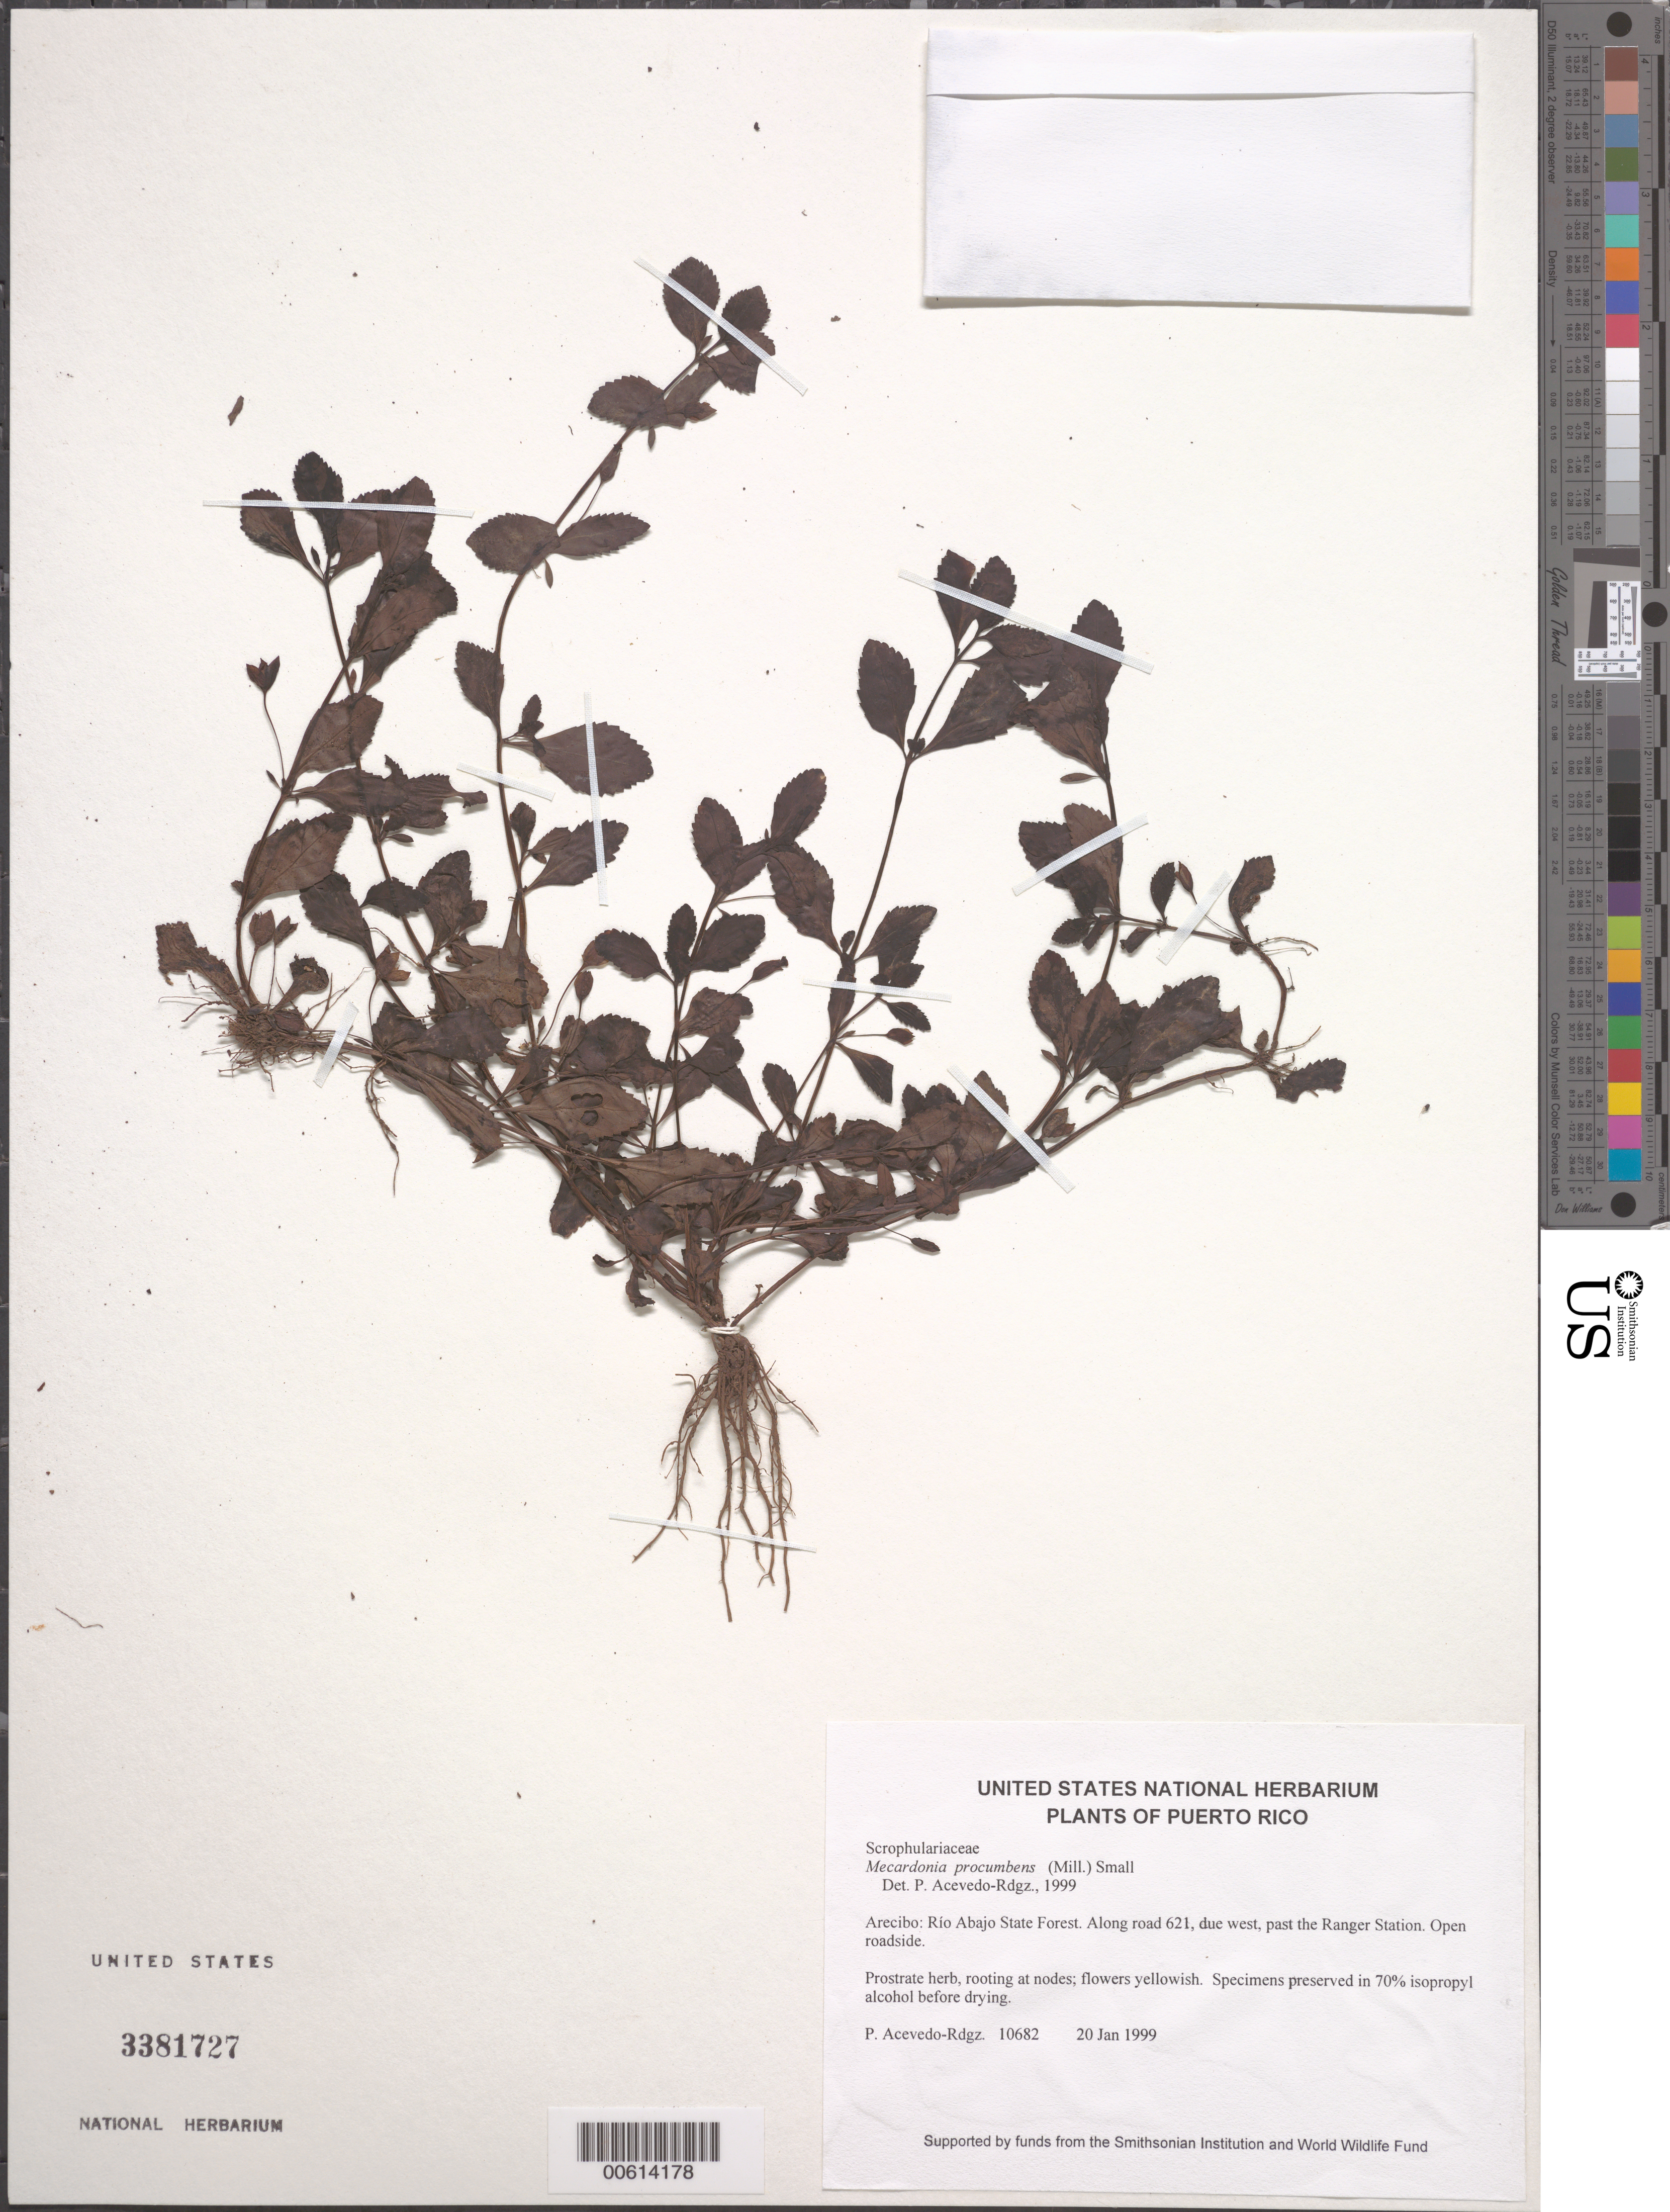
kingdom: Plantae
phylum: Tracheophyta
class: Magnoliopsida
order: Lamiales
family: Plantaginaceae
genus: Mecardonia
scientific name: Mecardonia procumbens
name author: (Mill.) Small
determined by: Acevedo-Rodríguez, P., (BOT), Smithsonian Institution - National Museum of Natural History (UNITED STATES)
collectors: P. Acevedo-Rodr.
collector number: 10682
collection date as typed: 20 Jan 1999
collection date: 1999-01-20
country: Puerto Rico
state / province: Arecibo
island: Puerto Rico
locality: Arecibo; Río Abajo State Forest. Along road 621, due west, past the Ranger Station.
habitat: Open roadside.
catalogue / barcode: US 3381727